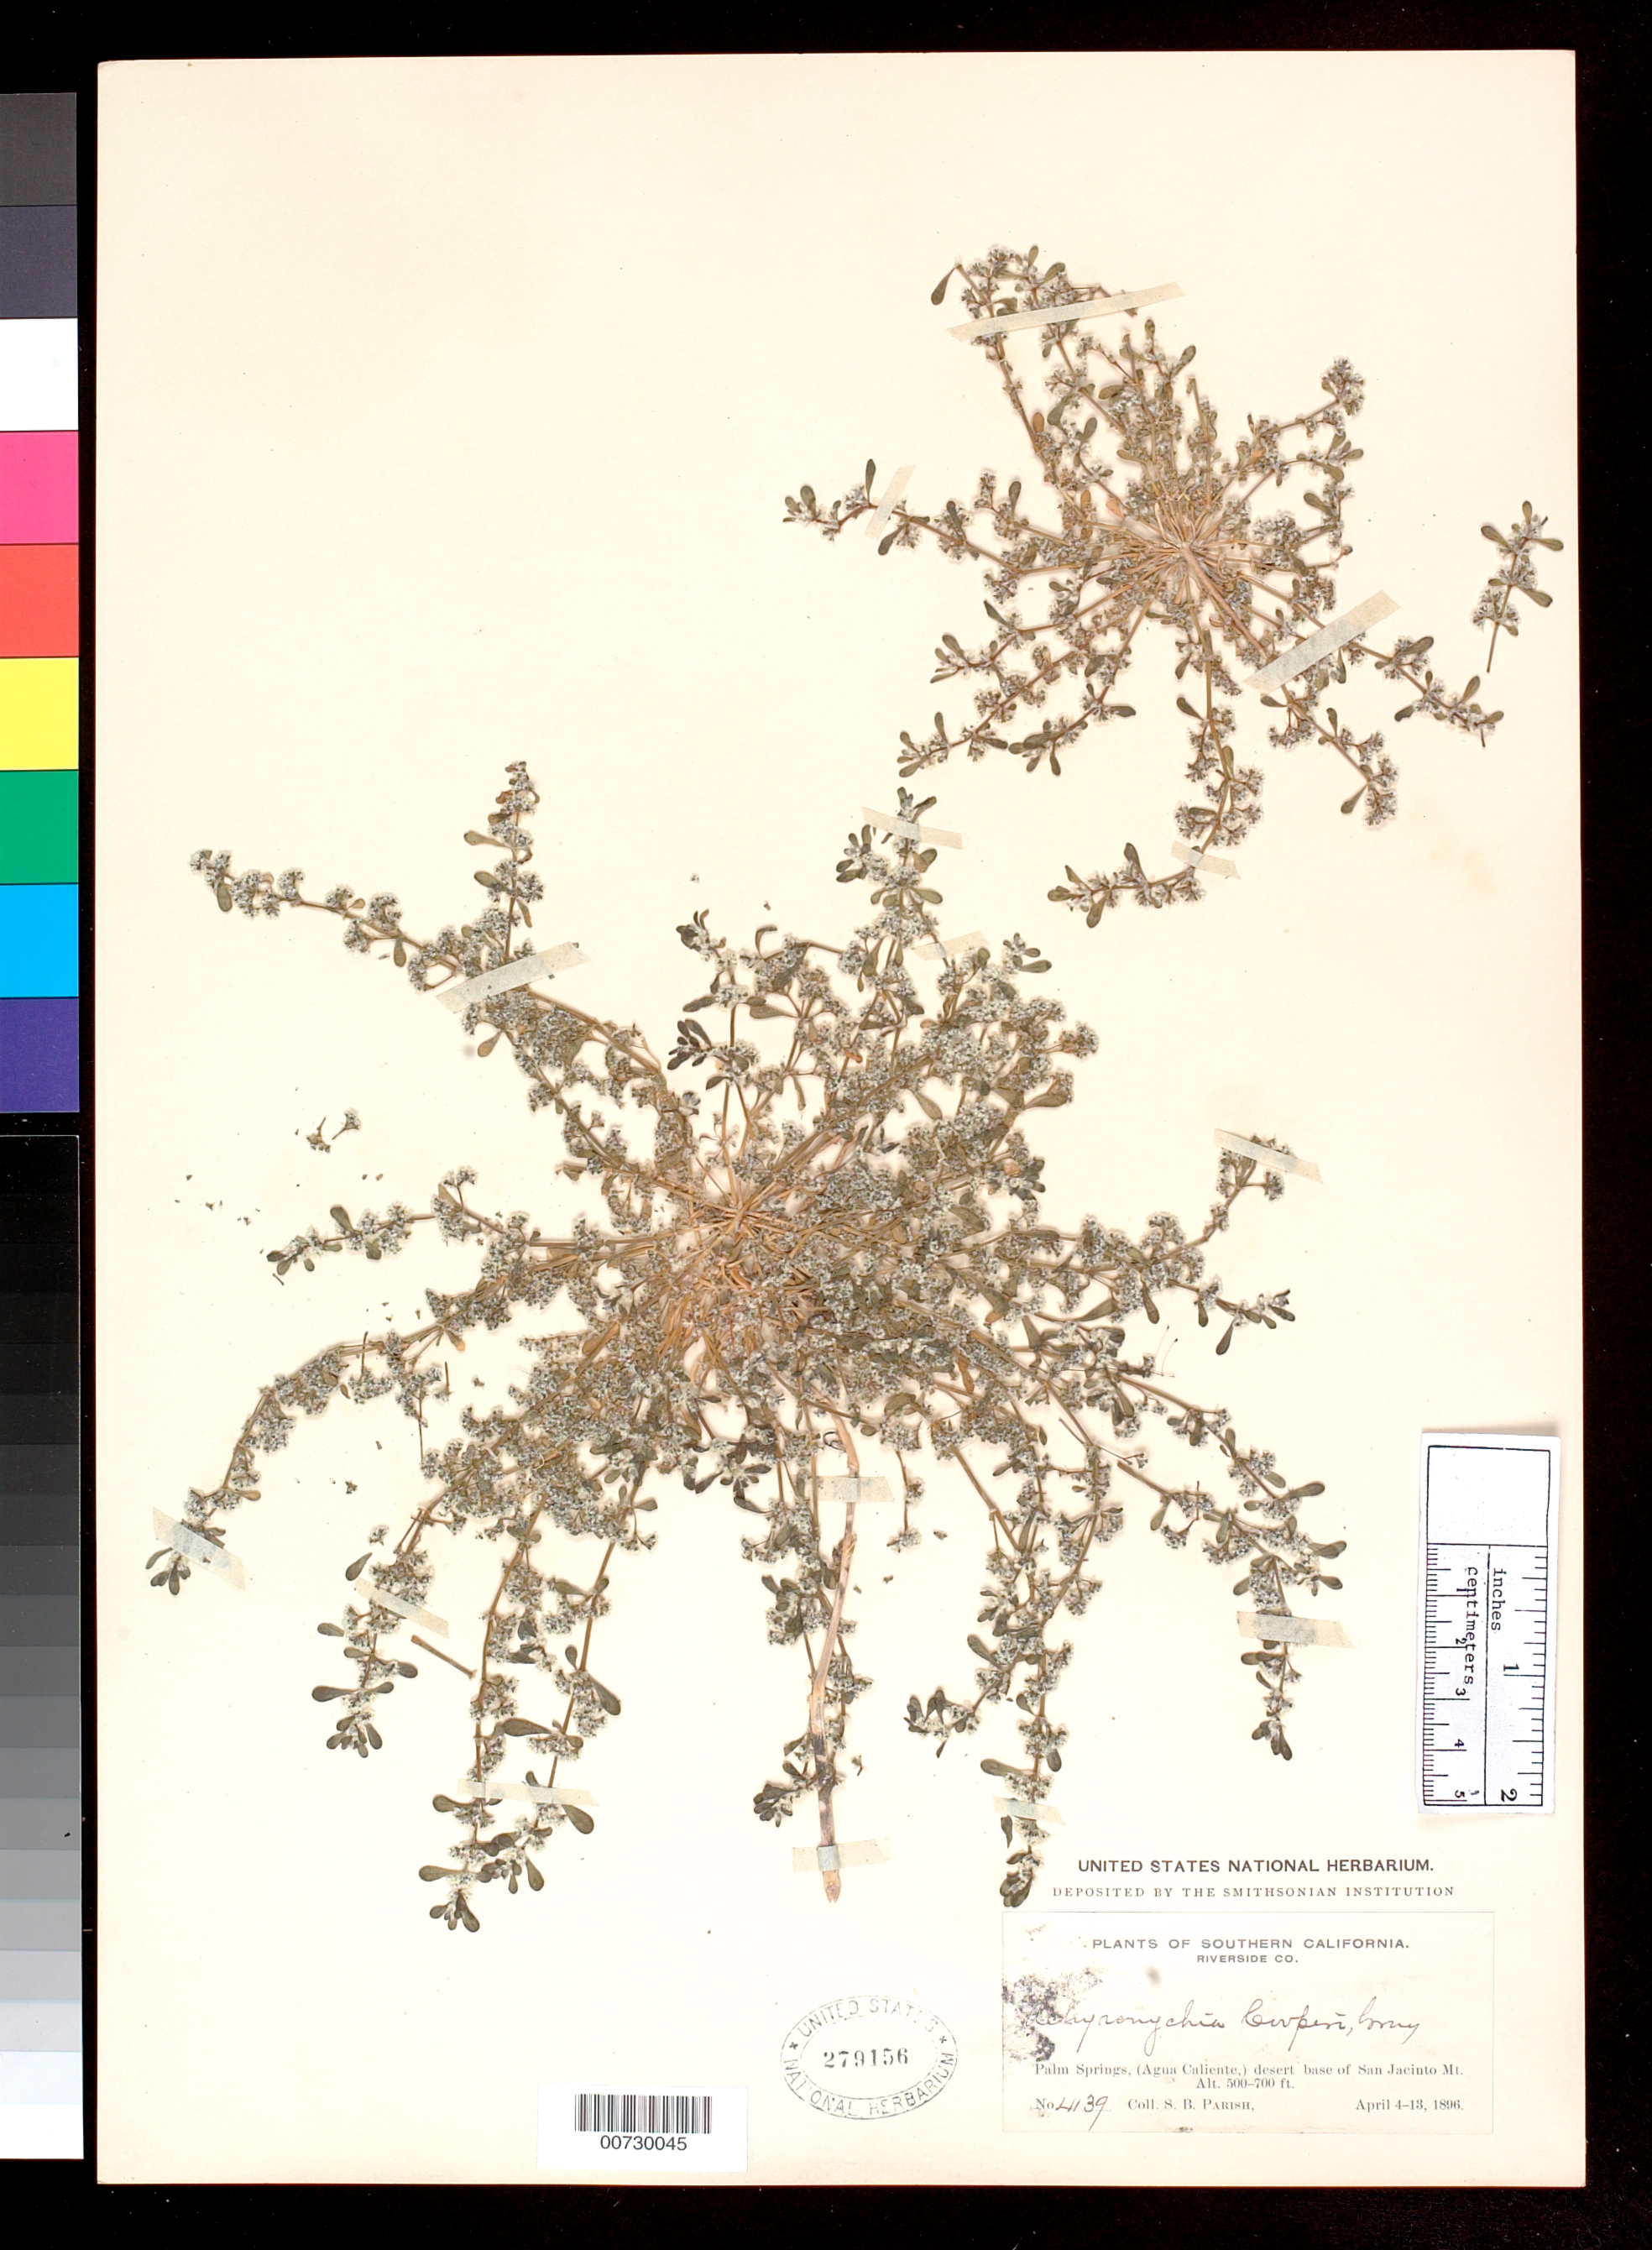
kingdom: Plantae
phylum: Tracheophyta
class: Magnoliopsida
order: Caryophyllales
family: Caryophyllaceae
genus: Achyronychia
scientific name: Achyronychia cooperi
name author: A. Gray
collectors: S. B. Parish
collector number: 4139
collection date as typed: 04 Apr 1896 to 13 Apr 1896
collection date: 1896-04-04/1896-04-13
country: United States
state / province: California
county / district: Riverside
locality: Palm Springs, (Agua Caliente,) desert base of San Jacinto Mt.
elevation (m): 152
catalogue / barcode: US 279156